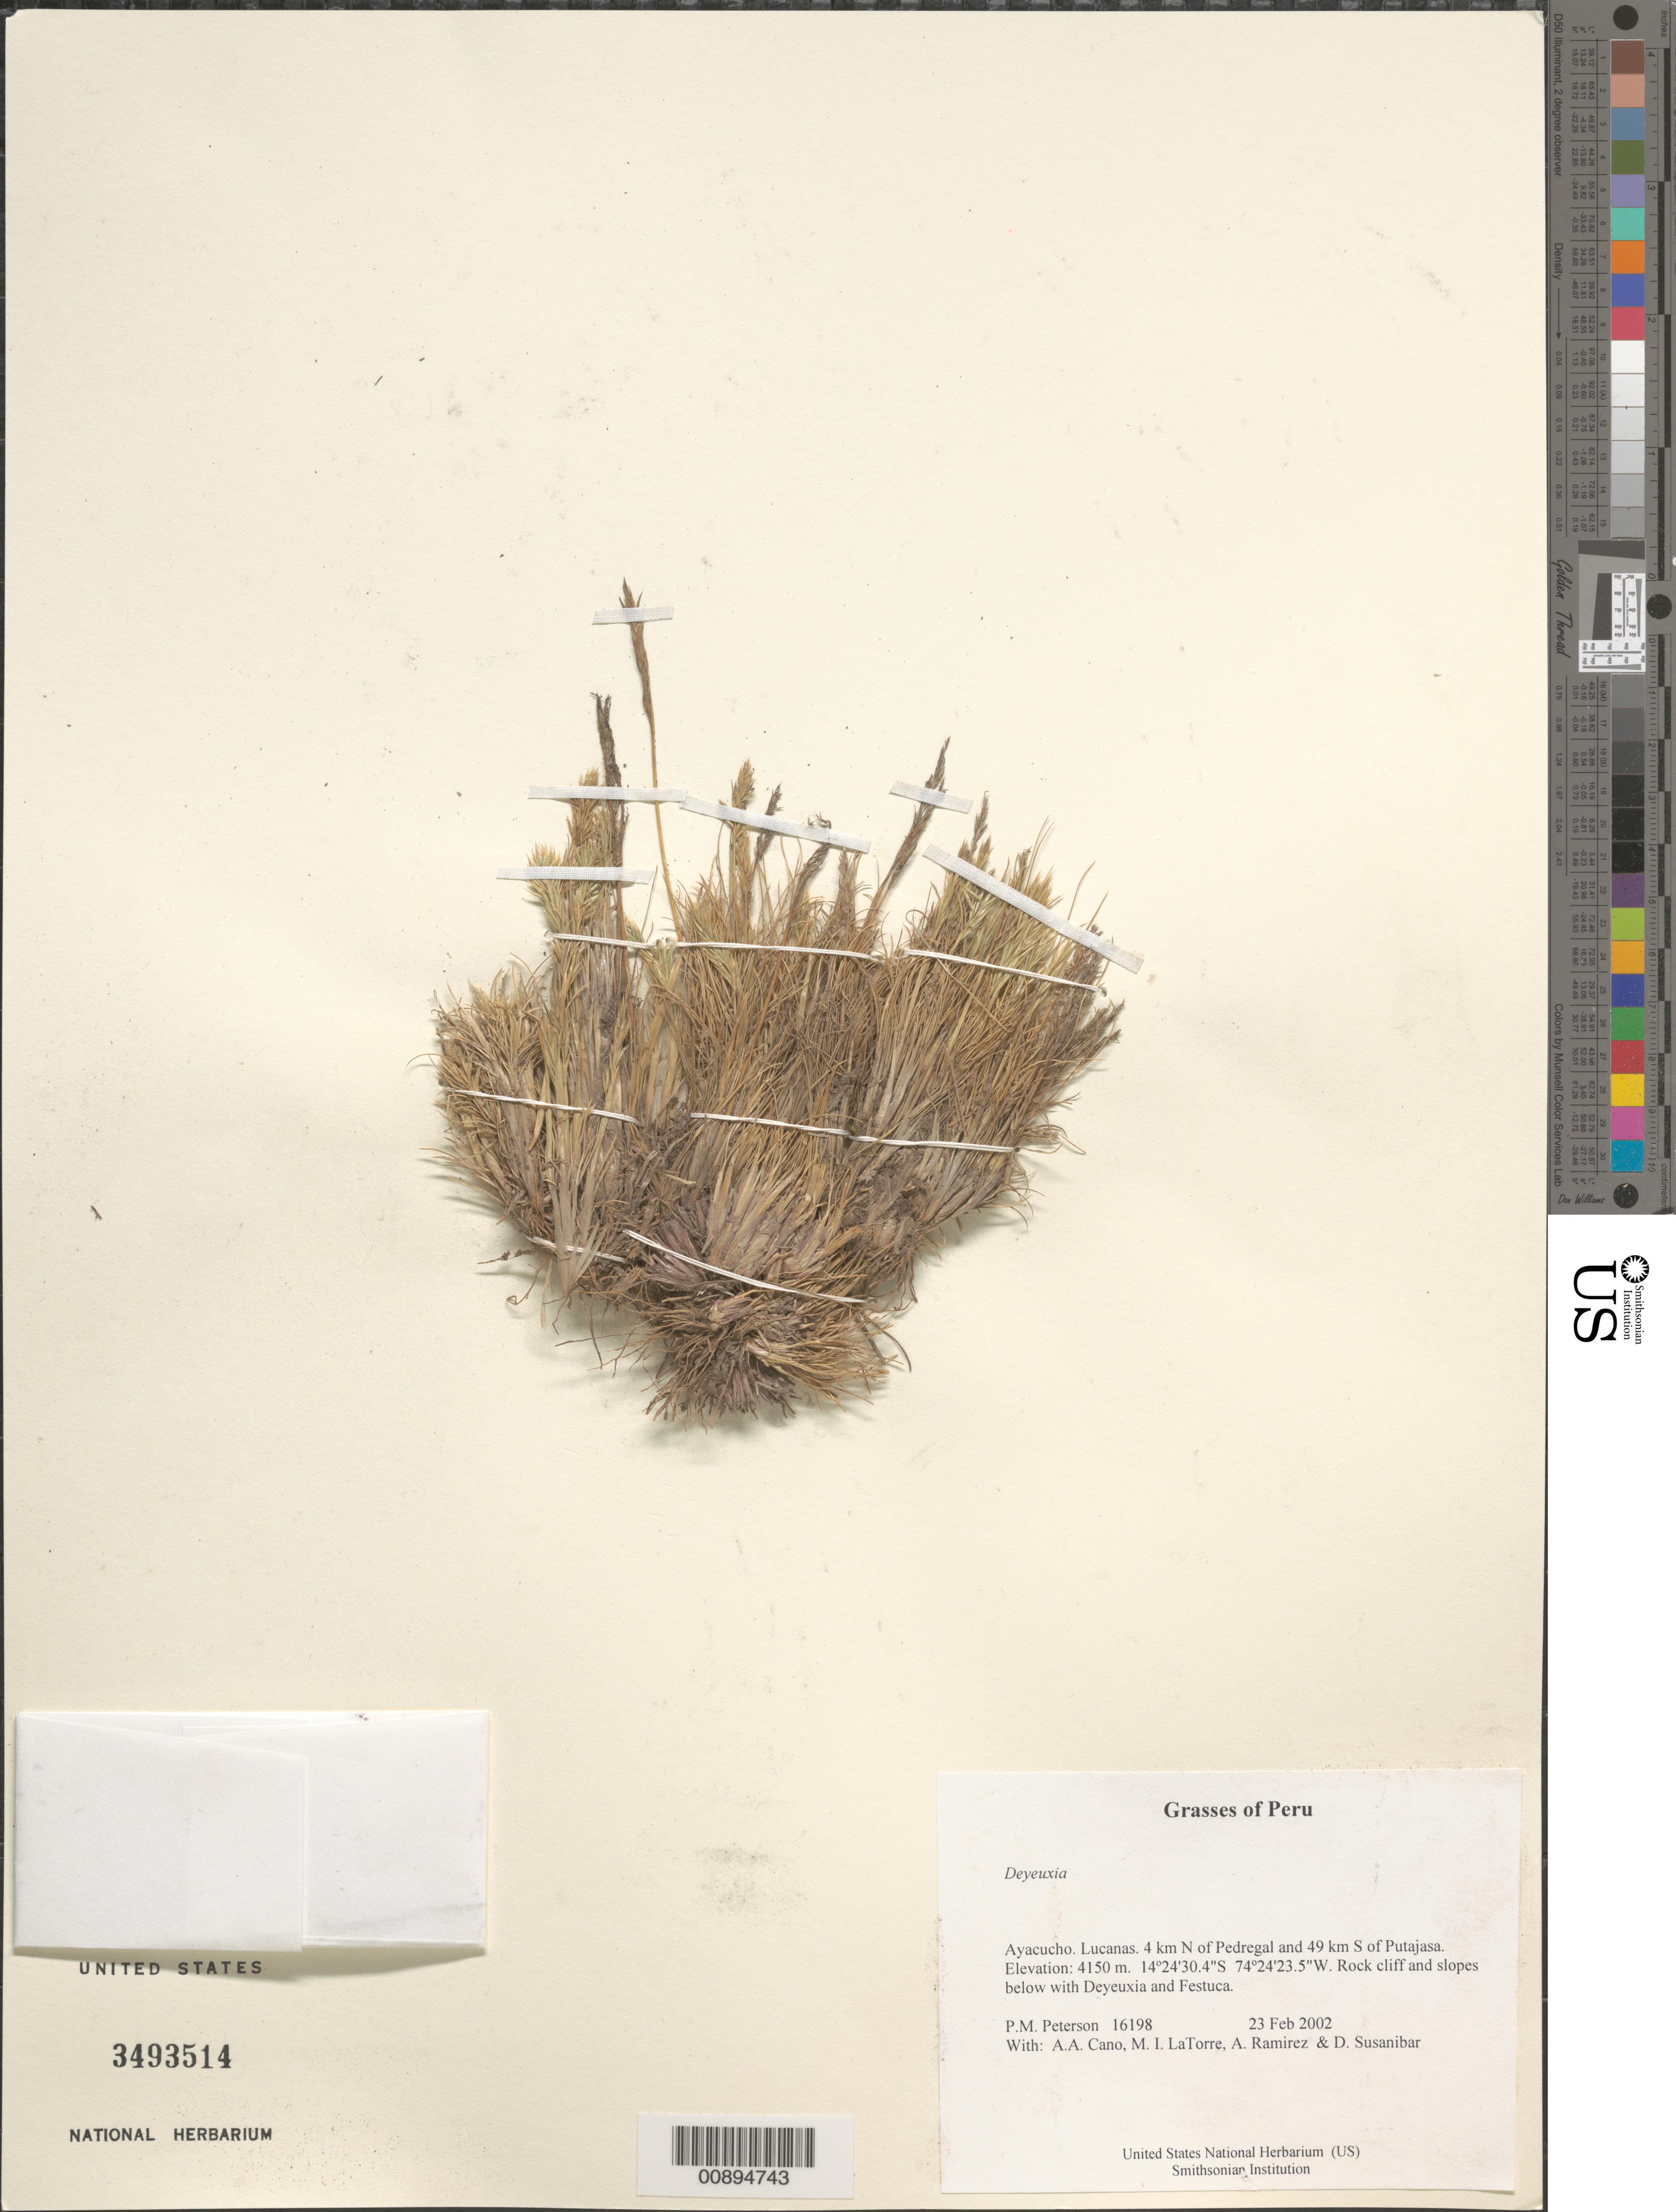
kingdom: Plantae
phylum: Tracheophyta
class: Liliopsida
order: Poales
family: Poaceae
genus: Calamagrostis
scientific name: Calamagrostis sp.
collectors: P. M. Peterson, A. Cano, M. I. La Torre, A. Ramírez & D. Susanibar Cruz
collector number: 16198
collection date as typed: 23 Feb 2002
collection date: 2002-02-23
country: Peru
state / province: Ayacucho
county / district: Lucanas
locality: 4 km N of Pedregal and 49 km S of Putajasa.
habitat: Rock cliff and slopes below with Deyeuxia and Festuca.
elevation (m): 4150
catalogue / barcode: US 3493514